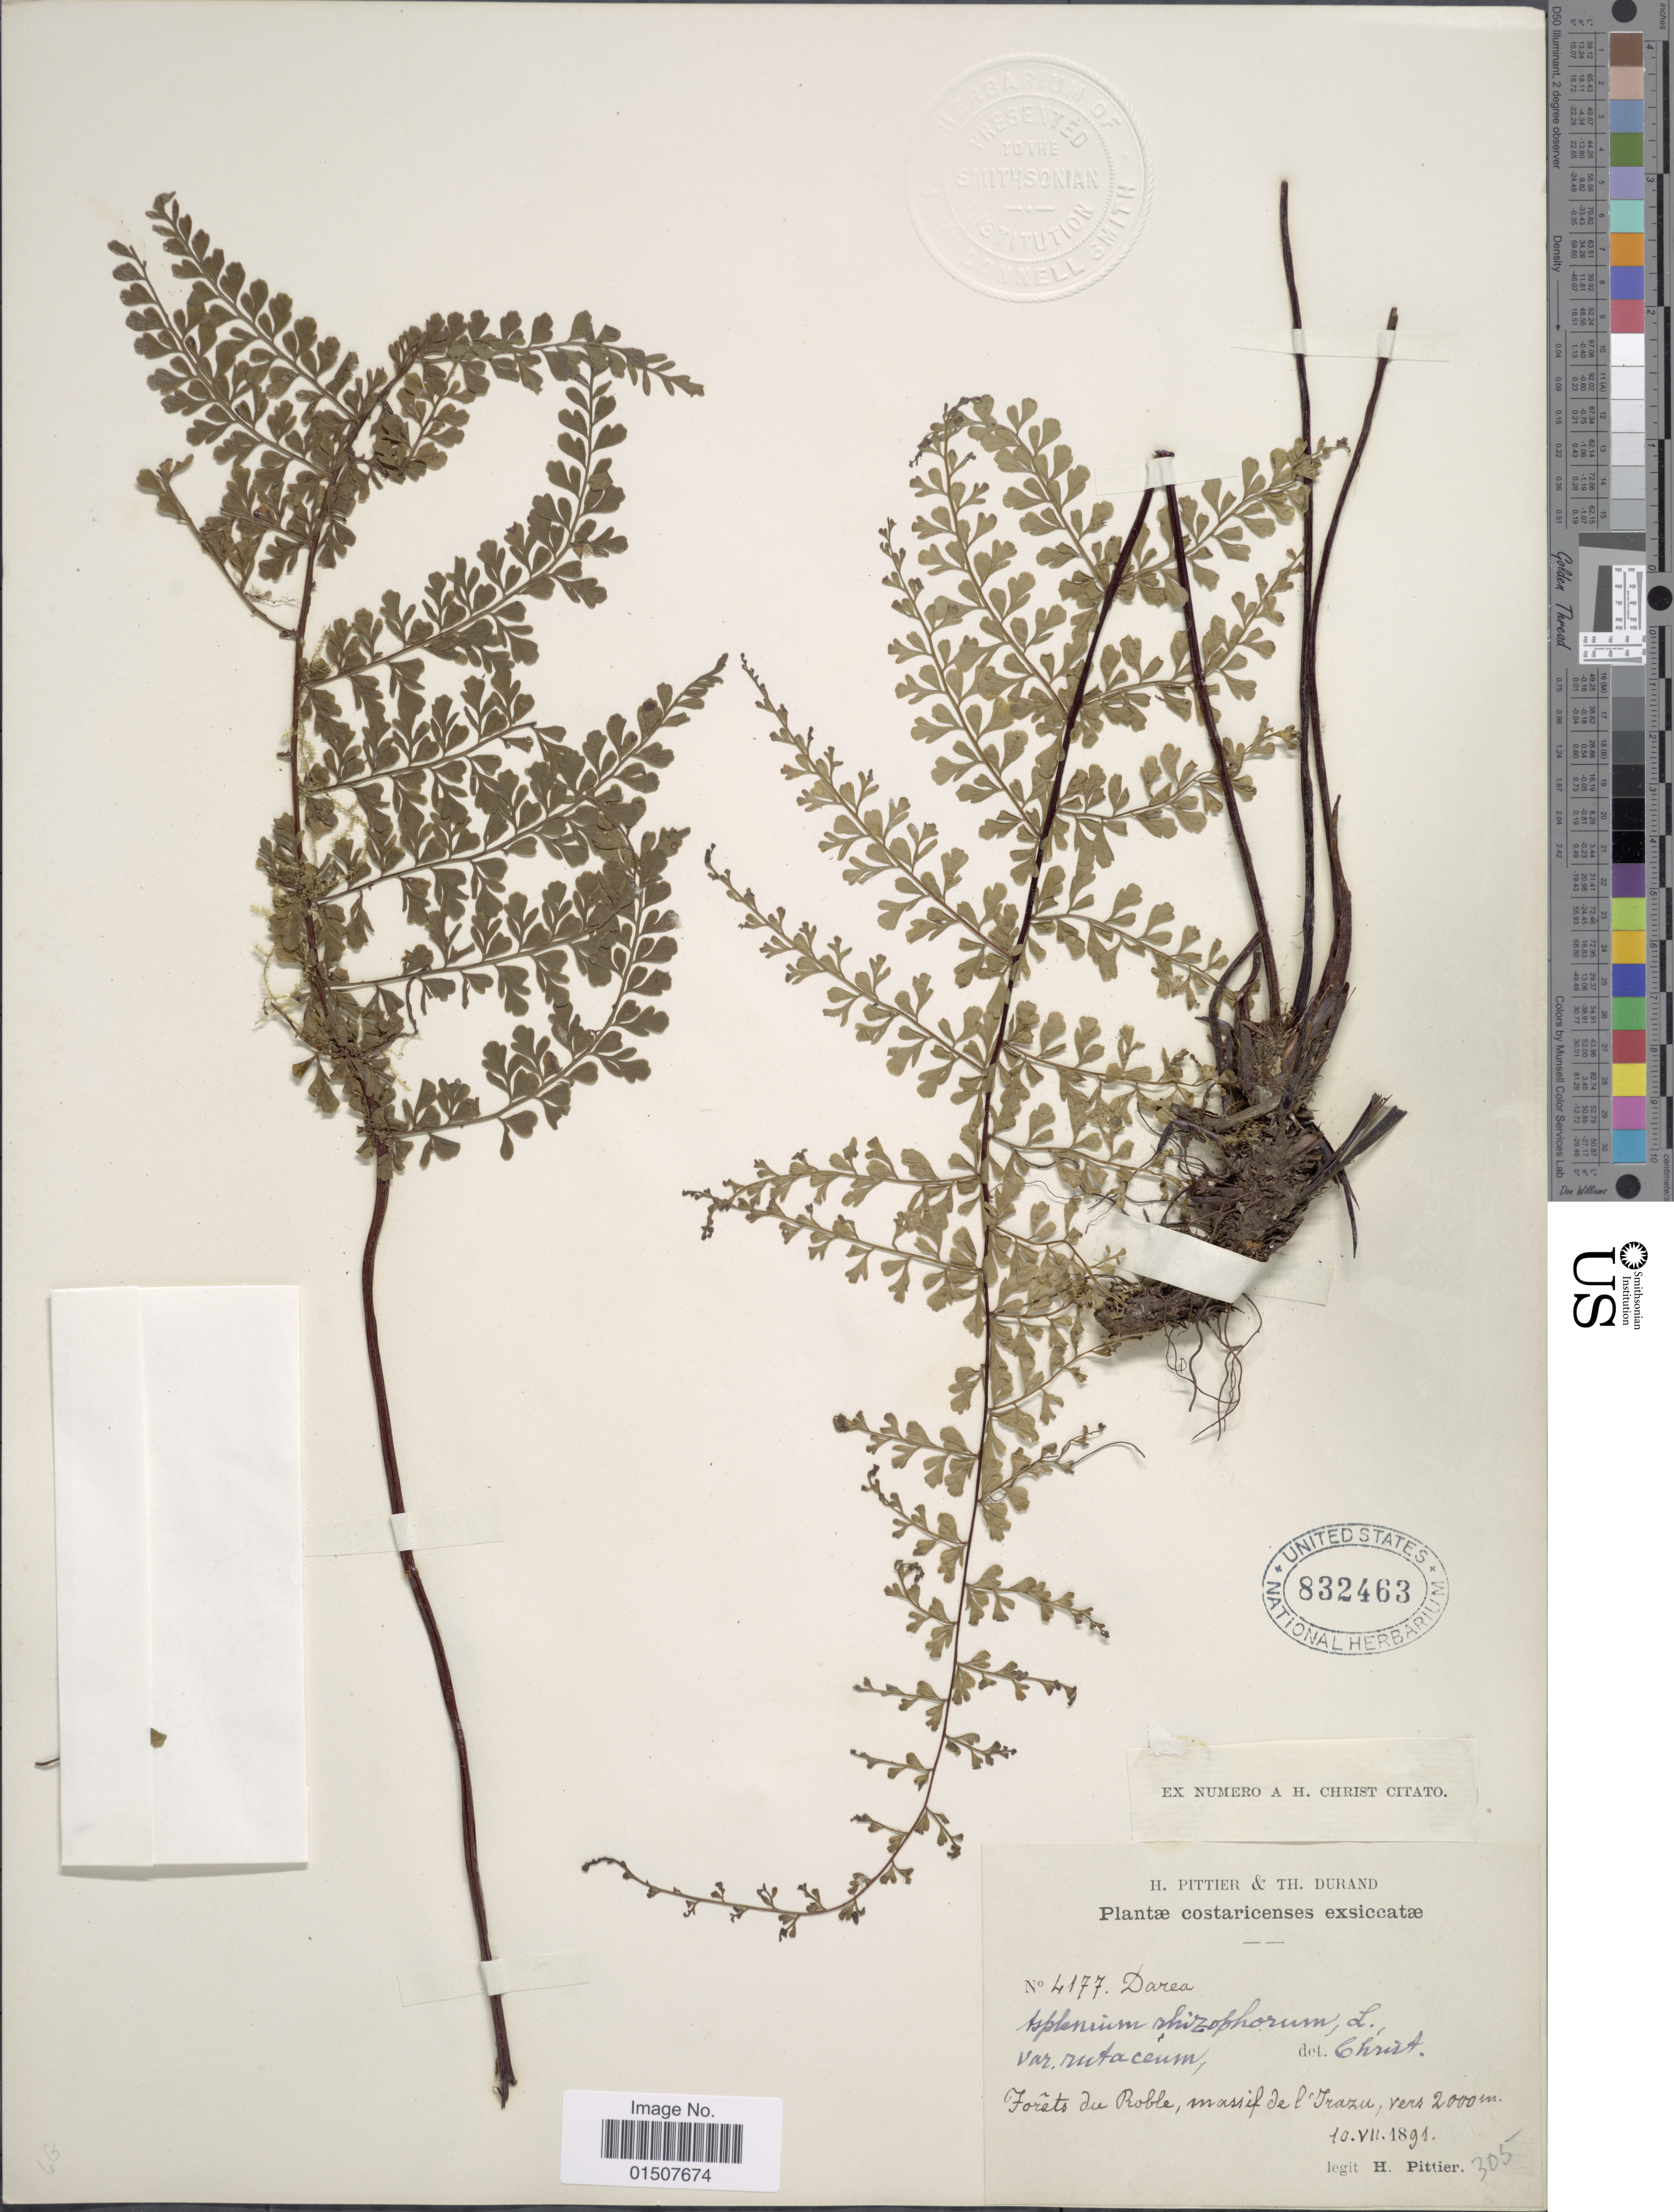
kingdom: Plantae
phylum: Tracheophyta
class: Polypodiopsida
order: Polypodiales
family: Aspleniaceae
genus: Asplenium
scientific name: Asplenium radicans var. dentatum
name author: (Klotzsch) Bonap.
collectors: H. F. Pittier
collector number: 4177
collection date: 1891-12-10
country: Costa Rica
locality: Forets de Roble, massif de L'Irazu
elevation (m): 2000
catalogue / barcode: US 832463